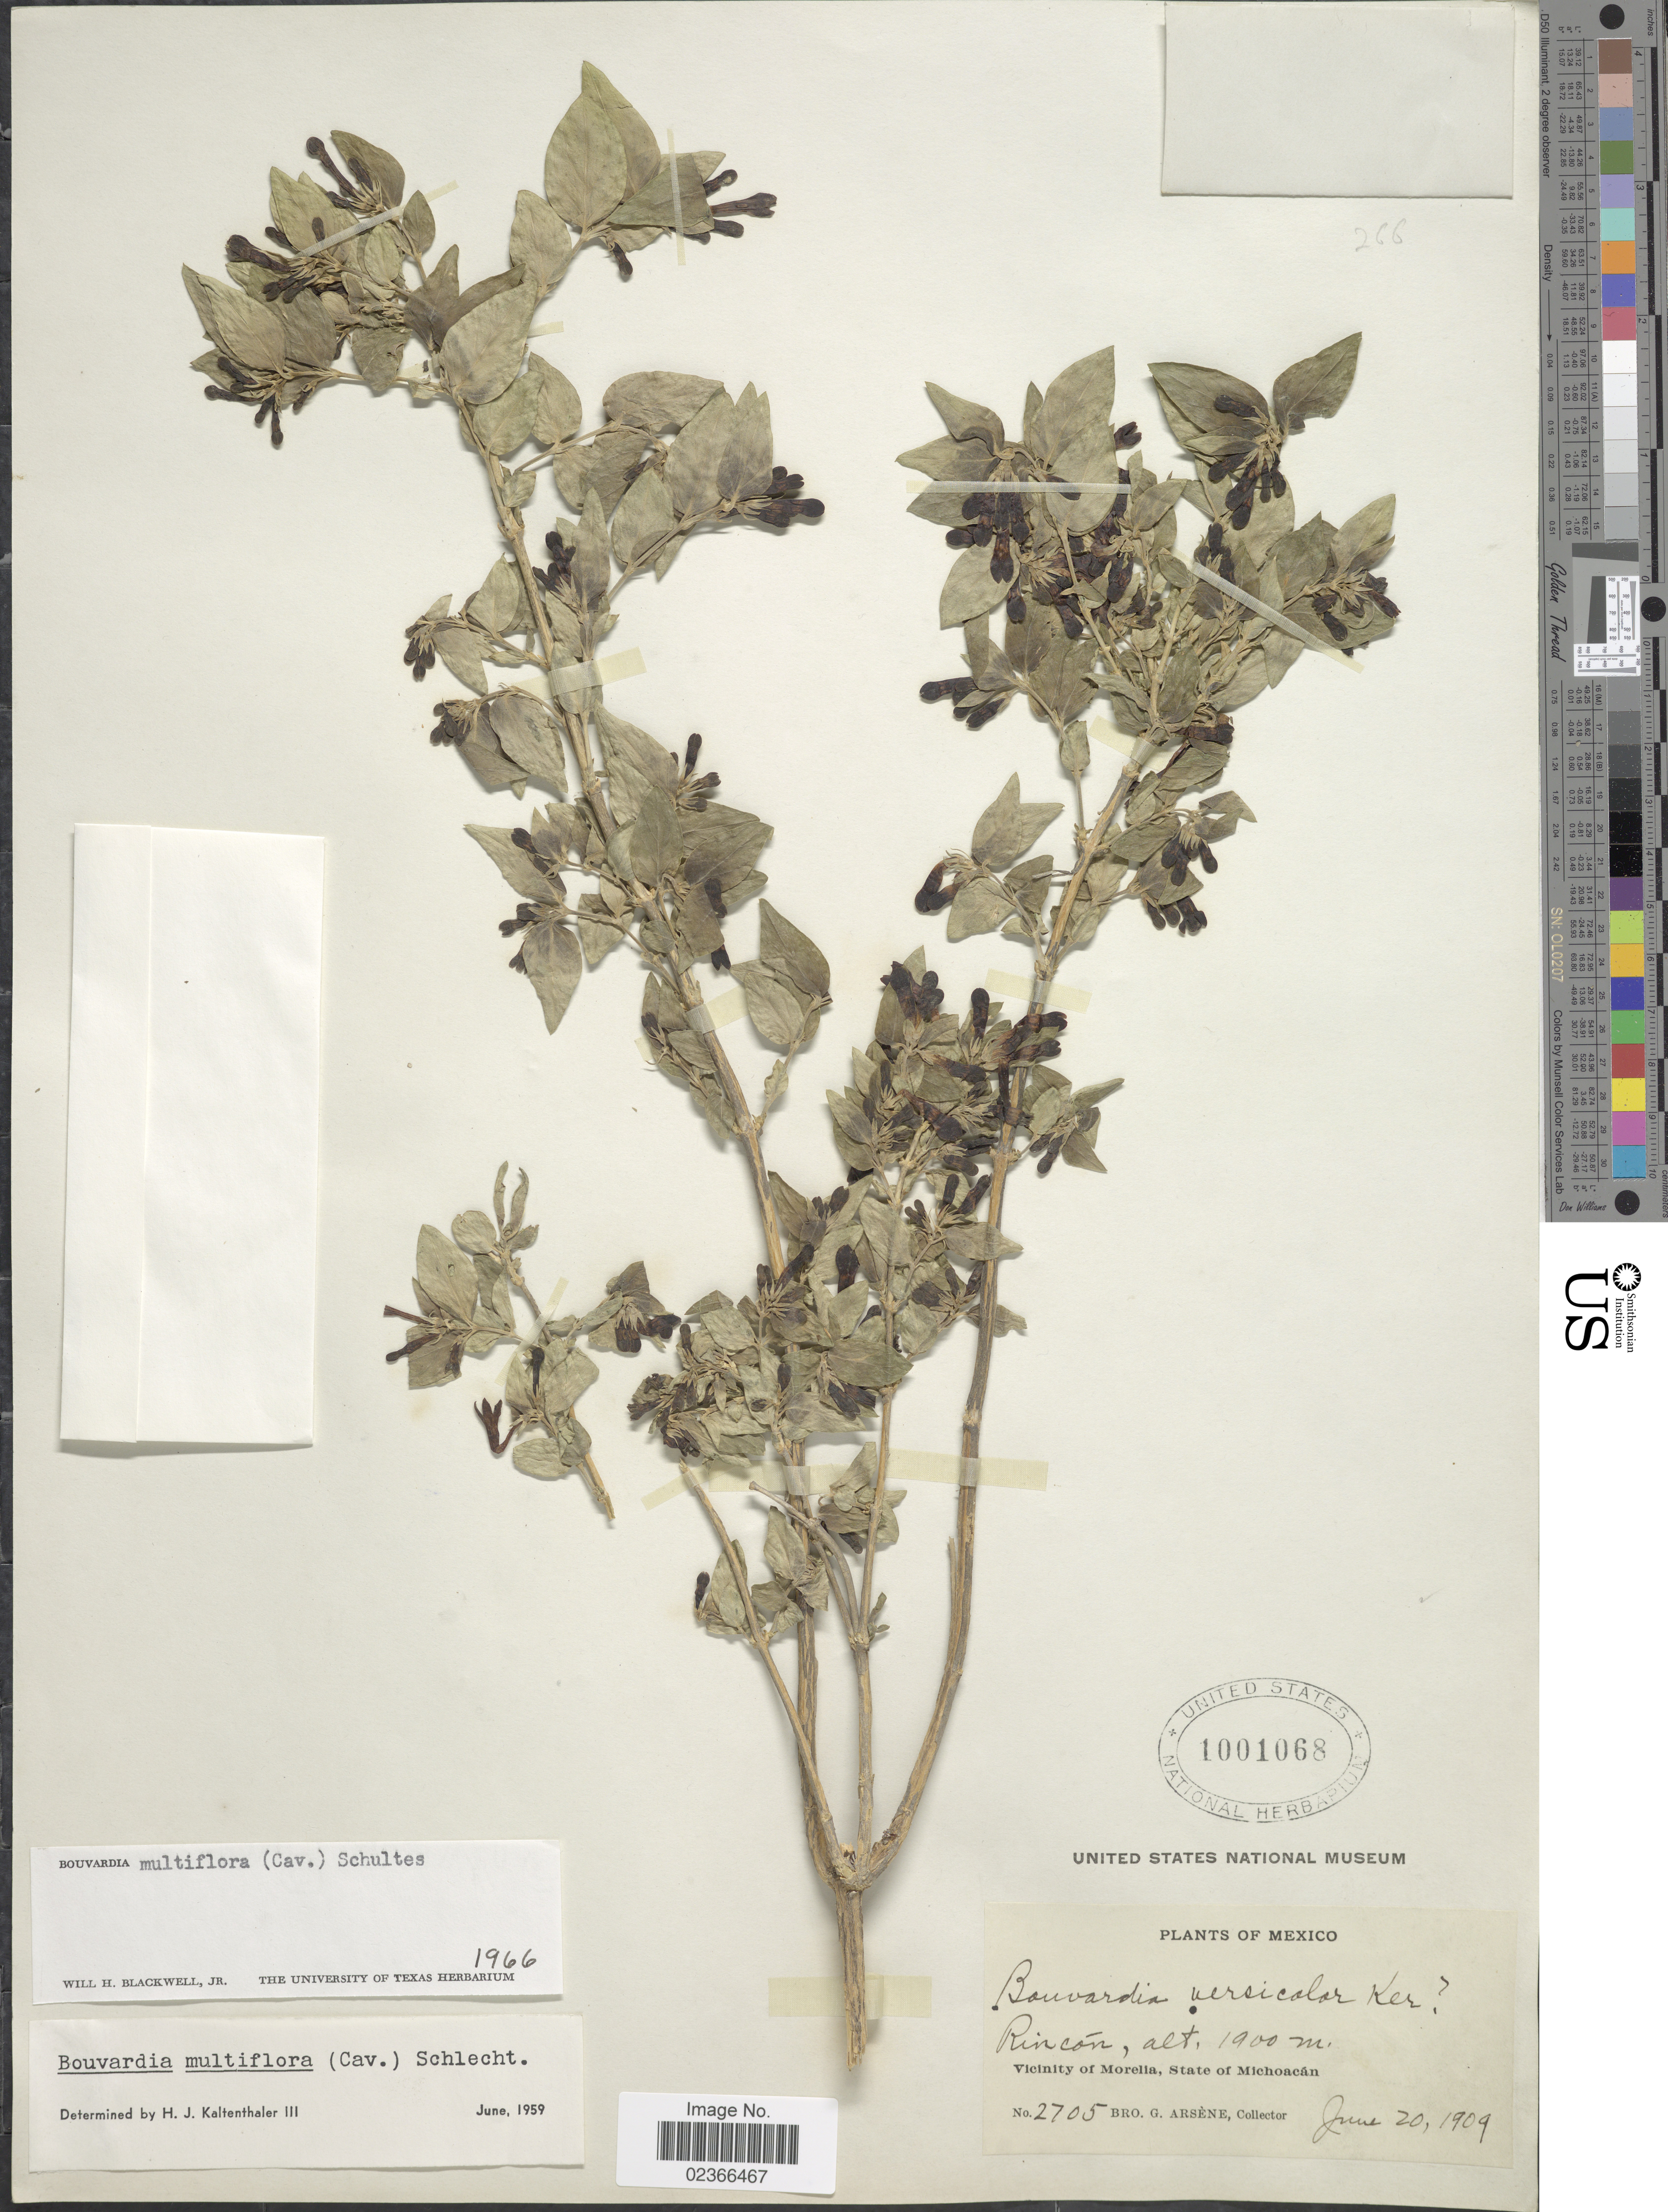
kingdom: Plantae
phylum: Tracheophyta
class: Magnoliopsida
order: Gentianales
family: Rubiaceae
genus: Bouvardia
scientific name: Bouvardia multiflora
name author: (Cav.) Schult.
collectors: Bro. G. Arsène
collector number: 2705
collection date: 1909-06-20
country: Mexico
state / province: Michoacán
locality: Rincon, Vicinity of Morelia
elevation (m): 1900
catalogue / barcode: US 1001068